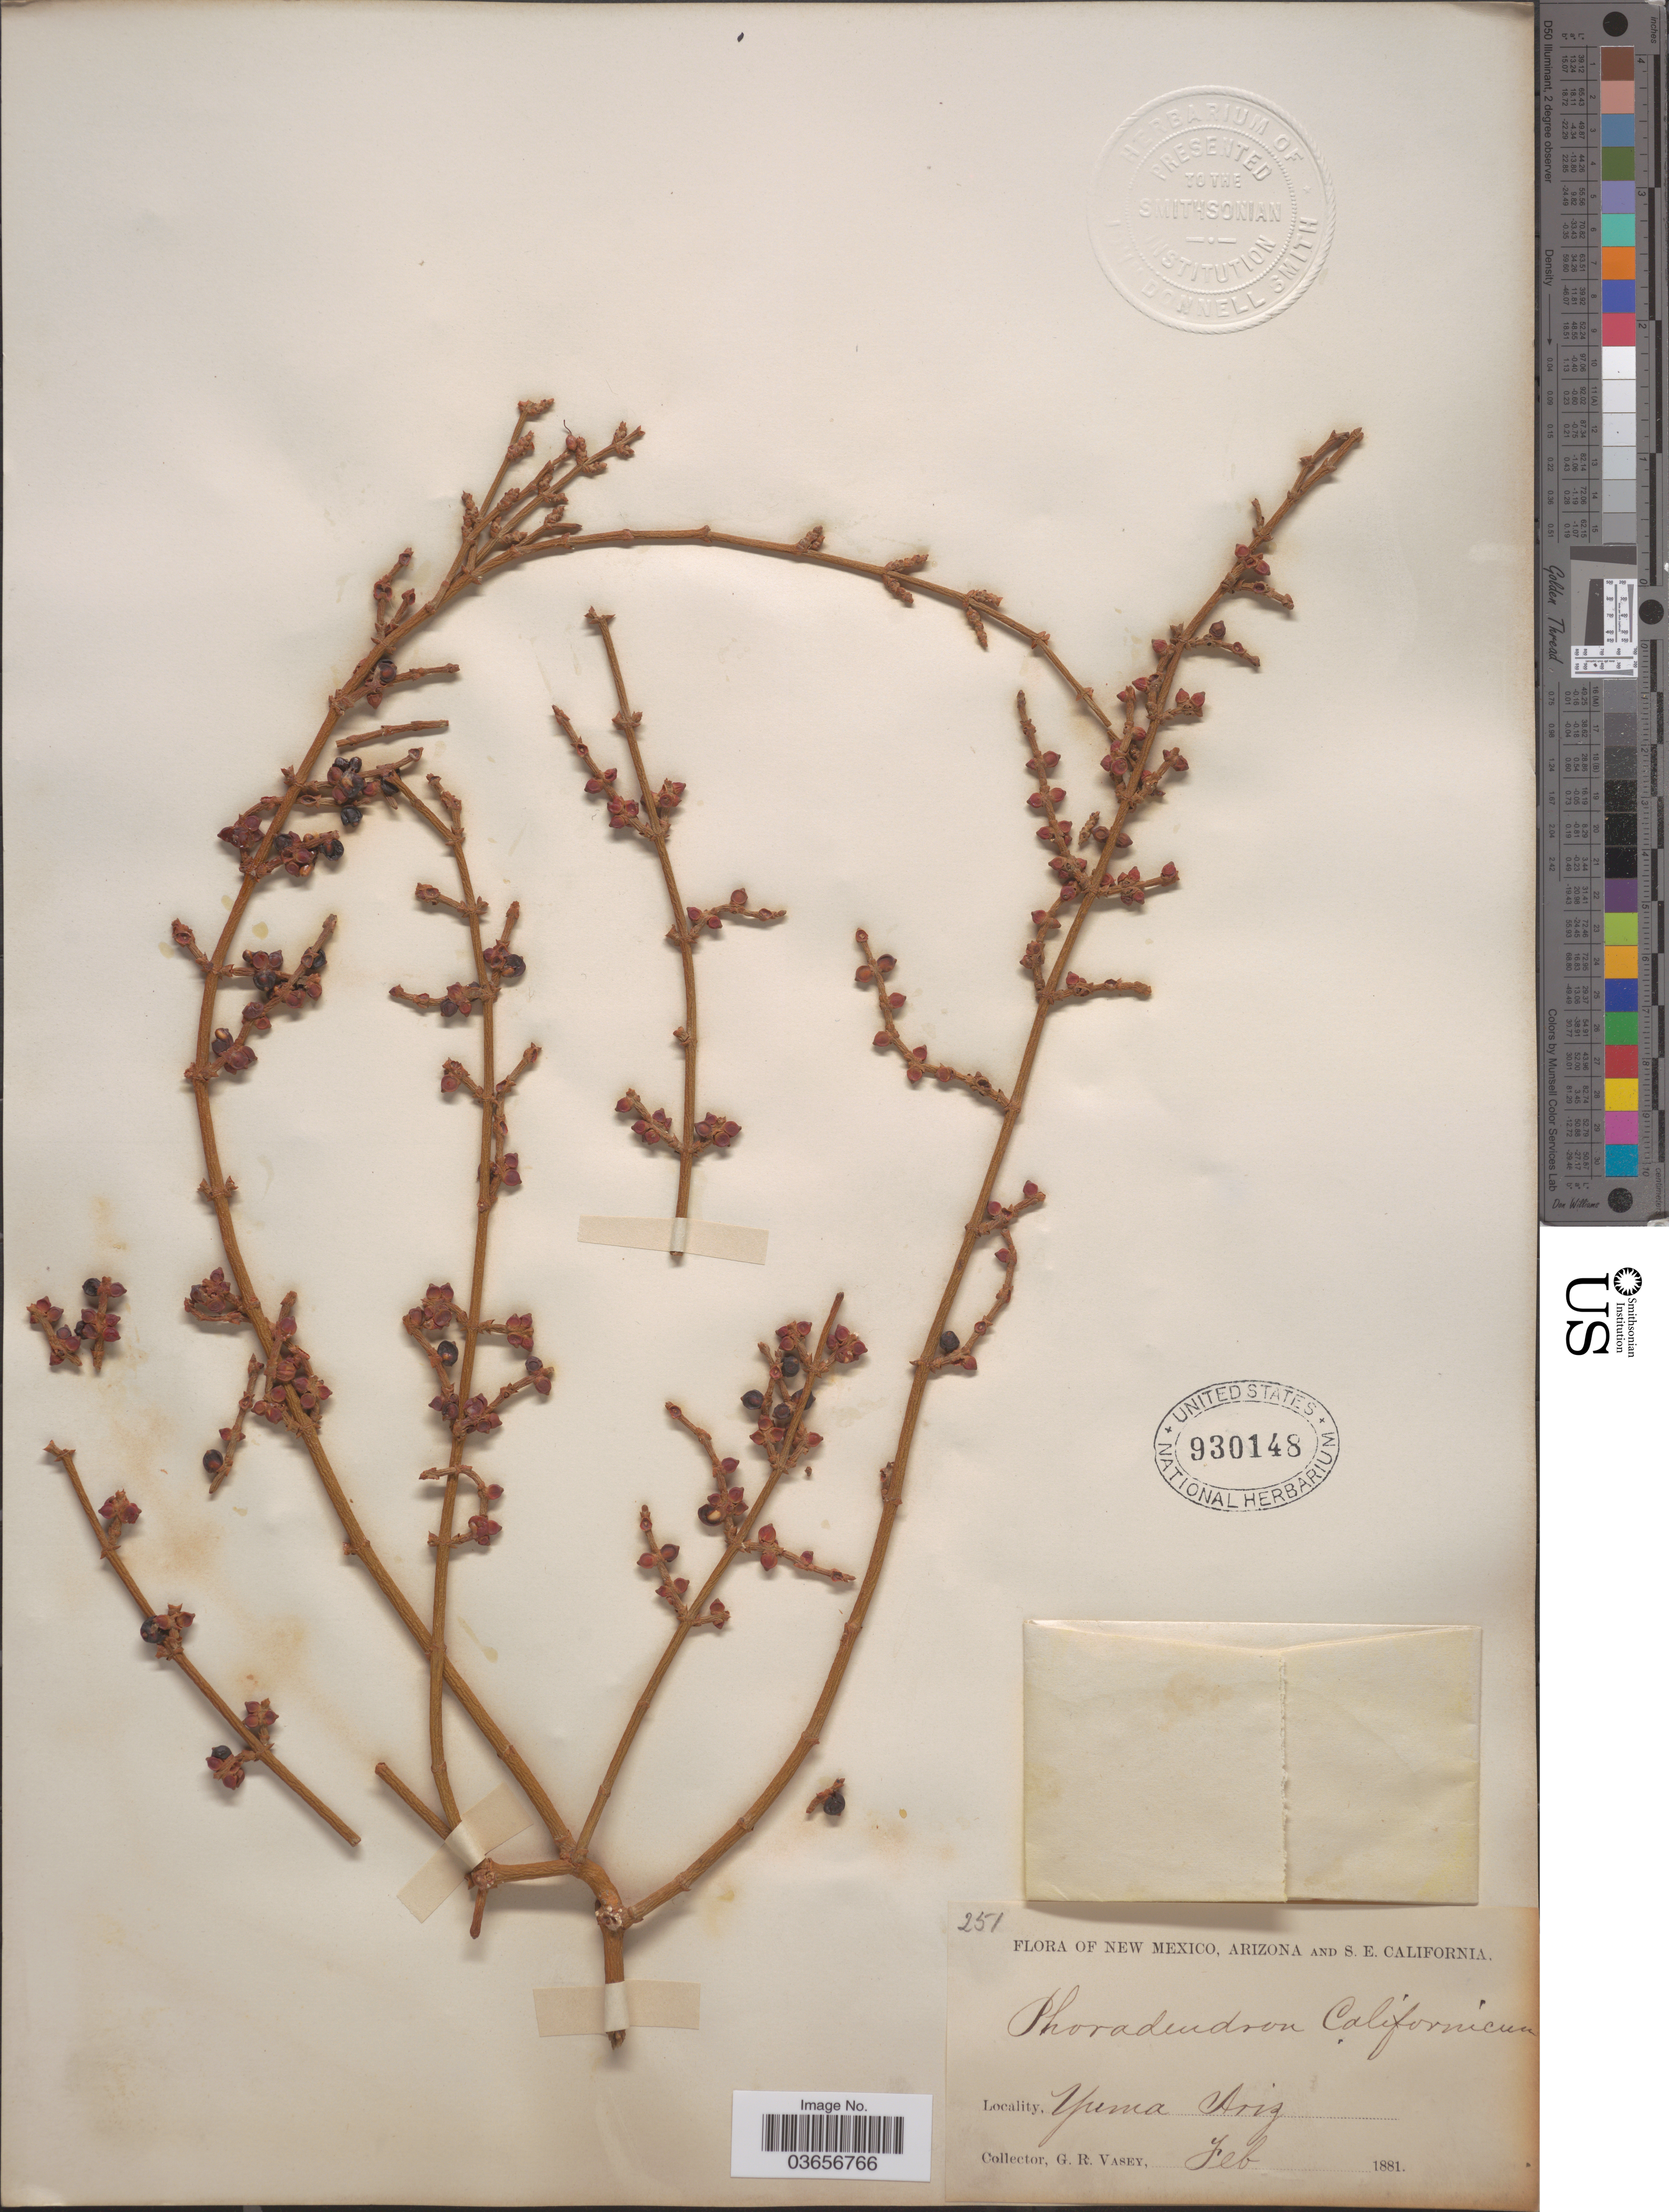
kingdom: Plantae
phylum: Tracheophyta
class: Magnoliopsida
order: Santalales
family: Viscaceae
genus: Phoradendron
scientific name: Phoradendron californicum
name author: Nutt.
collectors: G. R. Vasey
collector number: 251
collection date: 1881-02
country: United States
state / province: Arizona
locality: Yuma.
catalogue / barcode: US 930148